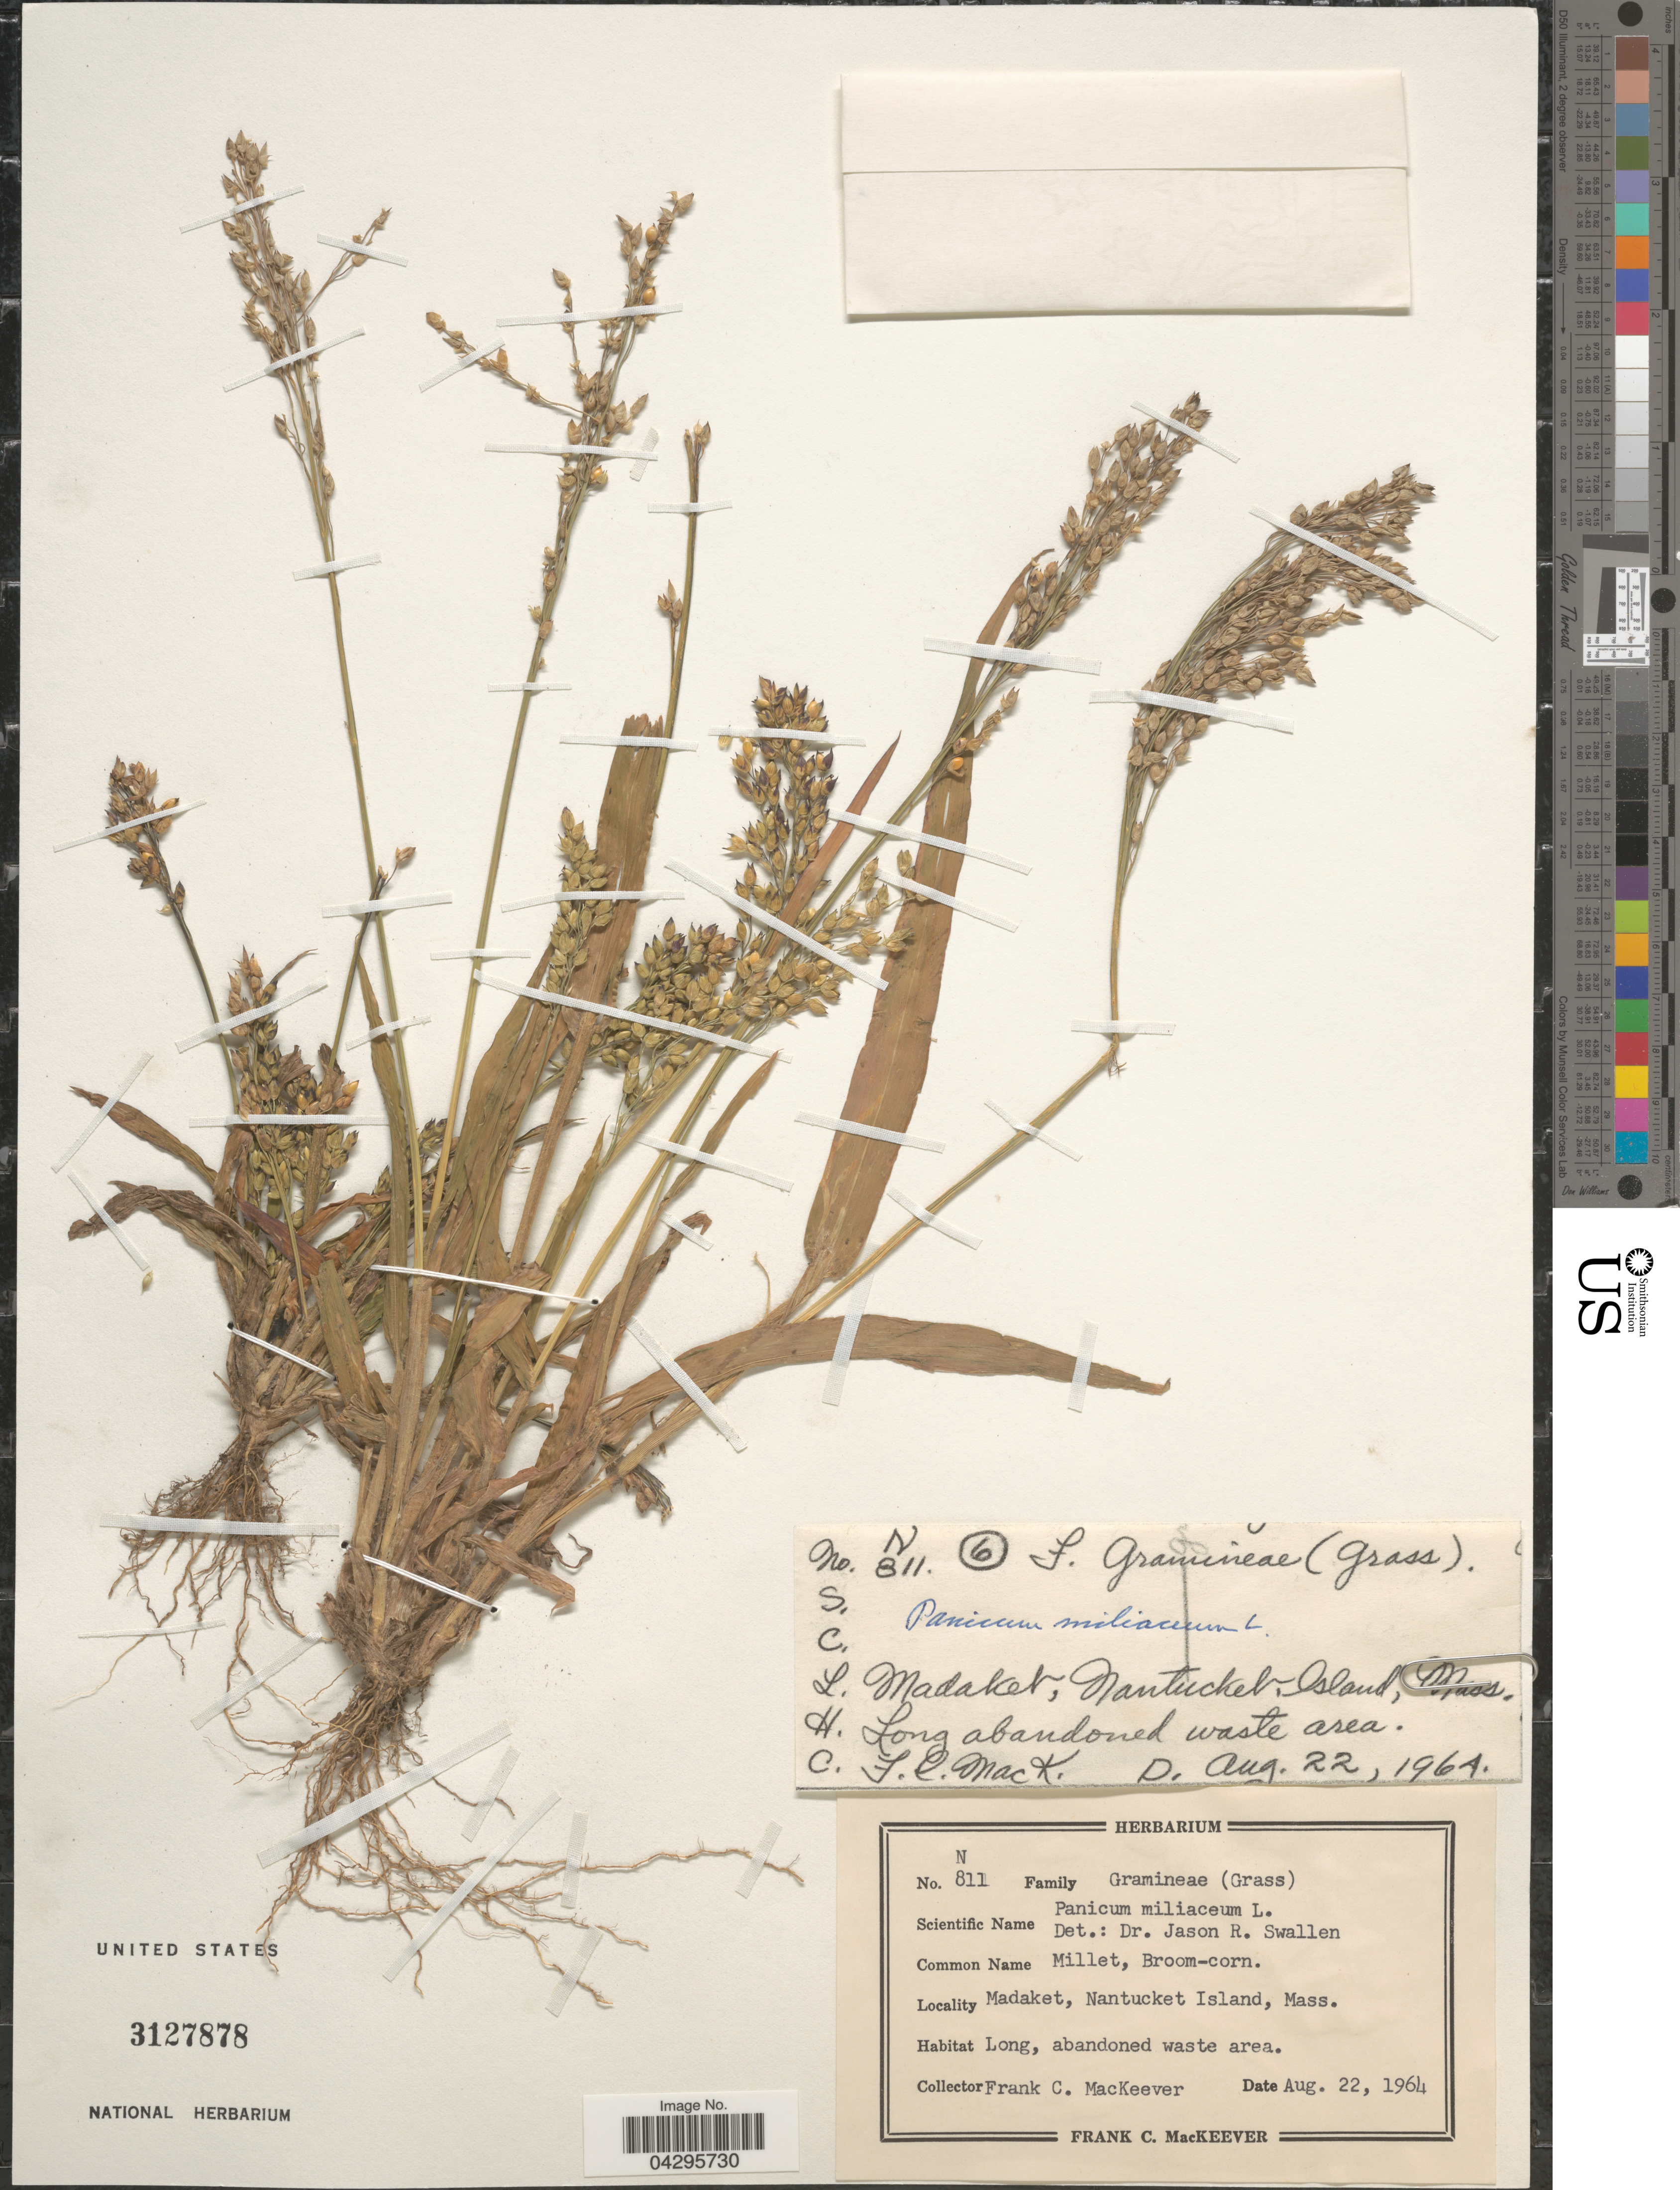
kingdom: Plantae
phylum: Tracheophyta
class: Liliopsida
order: Poales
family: Poaceae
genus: Panicum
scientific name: Panicum miliaceum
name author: L.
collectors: F. C. MacKeever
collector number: N811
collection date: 1964-08-22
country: United States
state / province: Massachusetts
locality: Madaket, Nantucket Island. Long, abandoned waste area.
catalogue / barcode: US 3127878